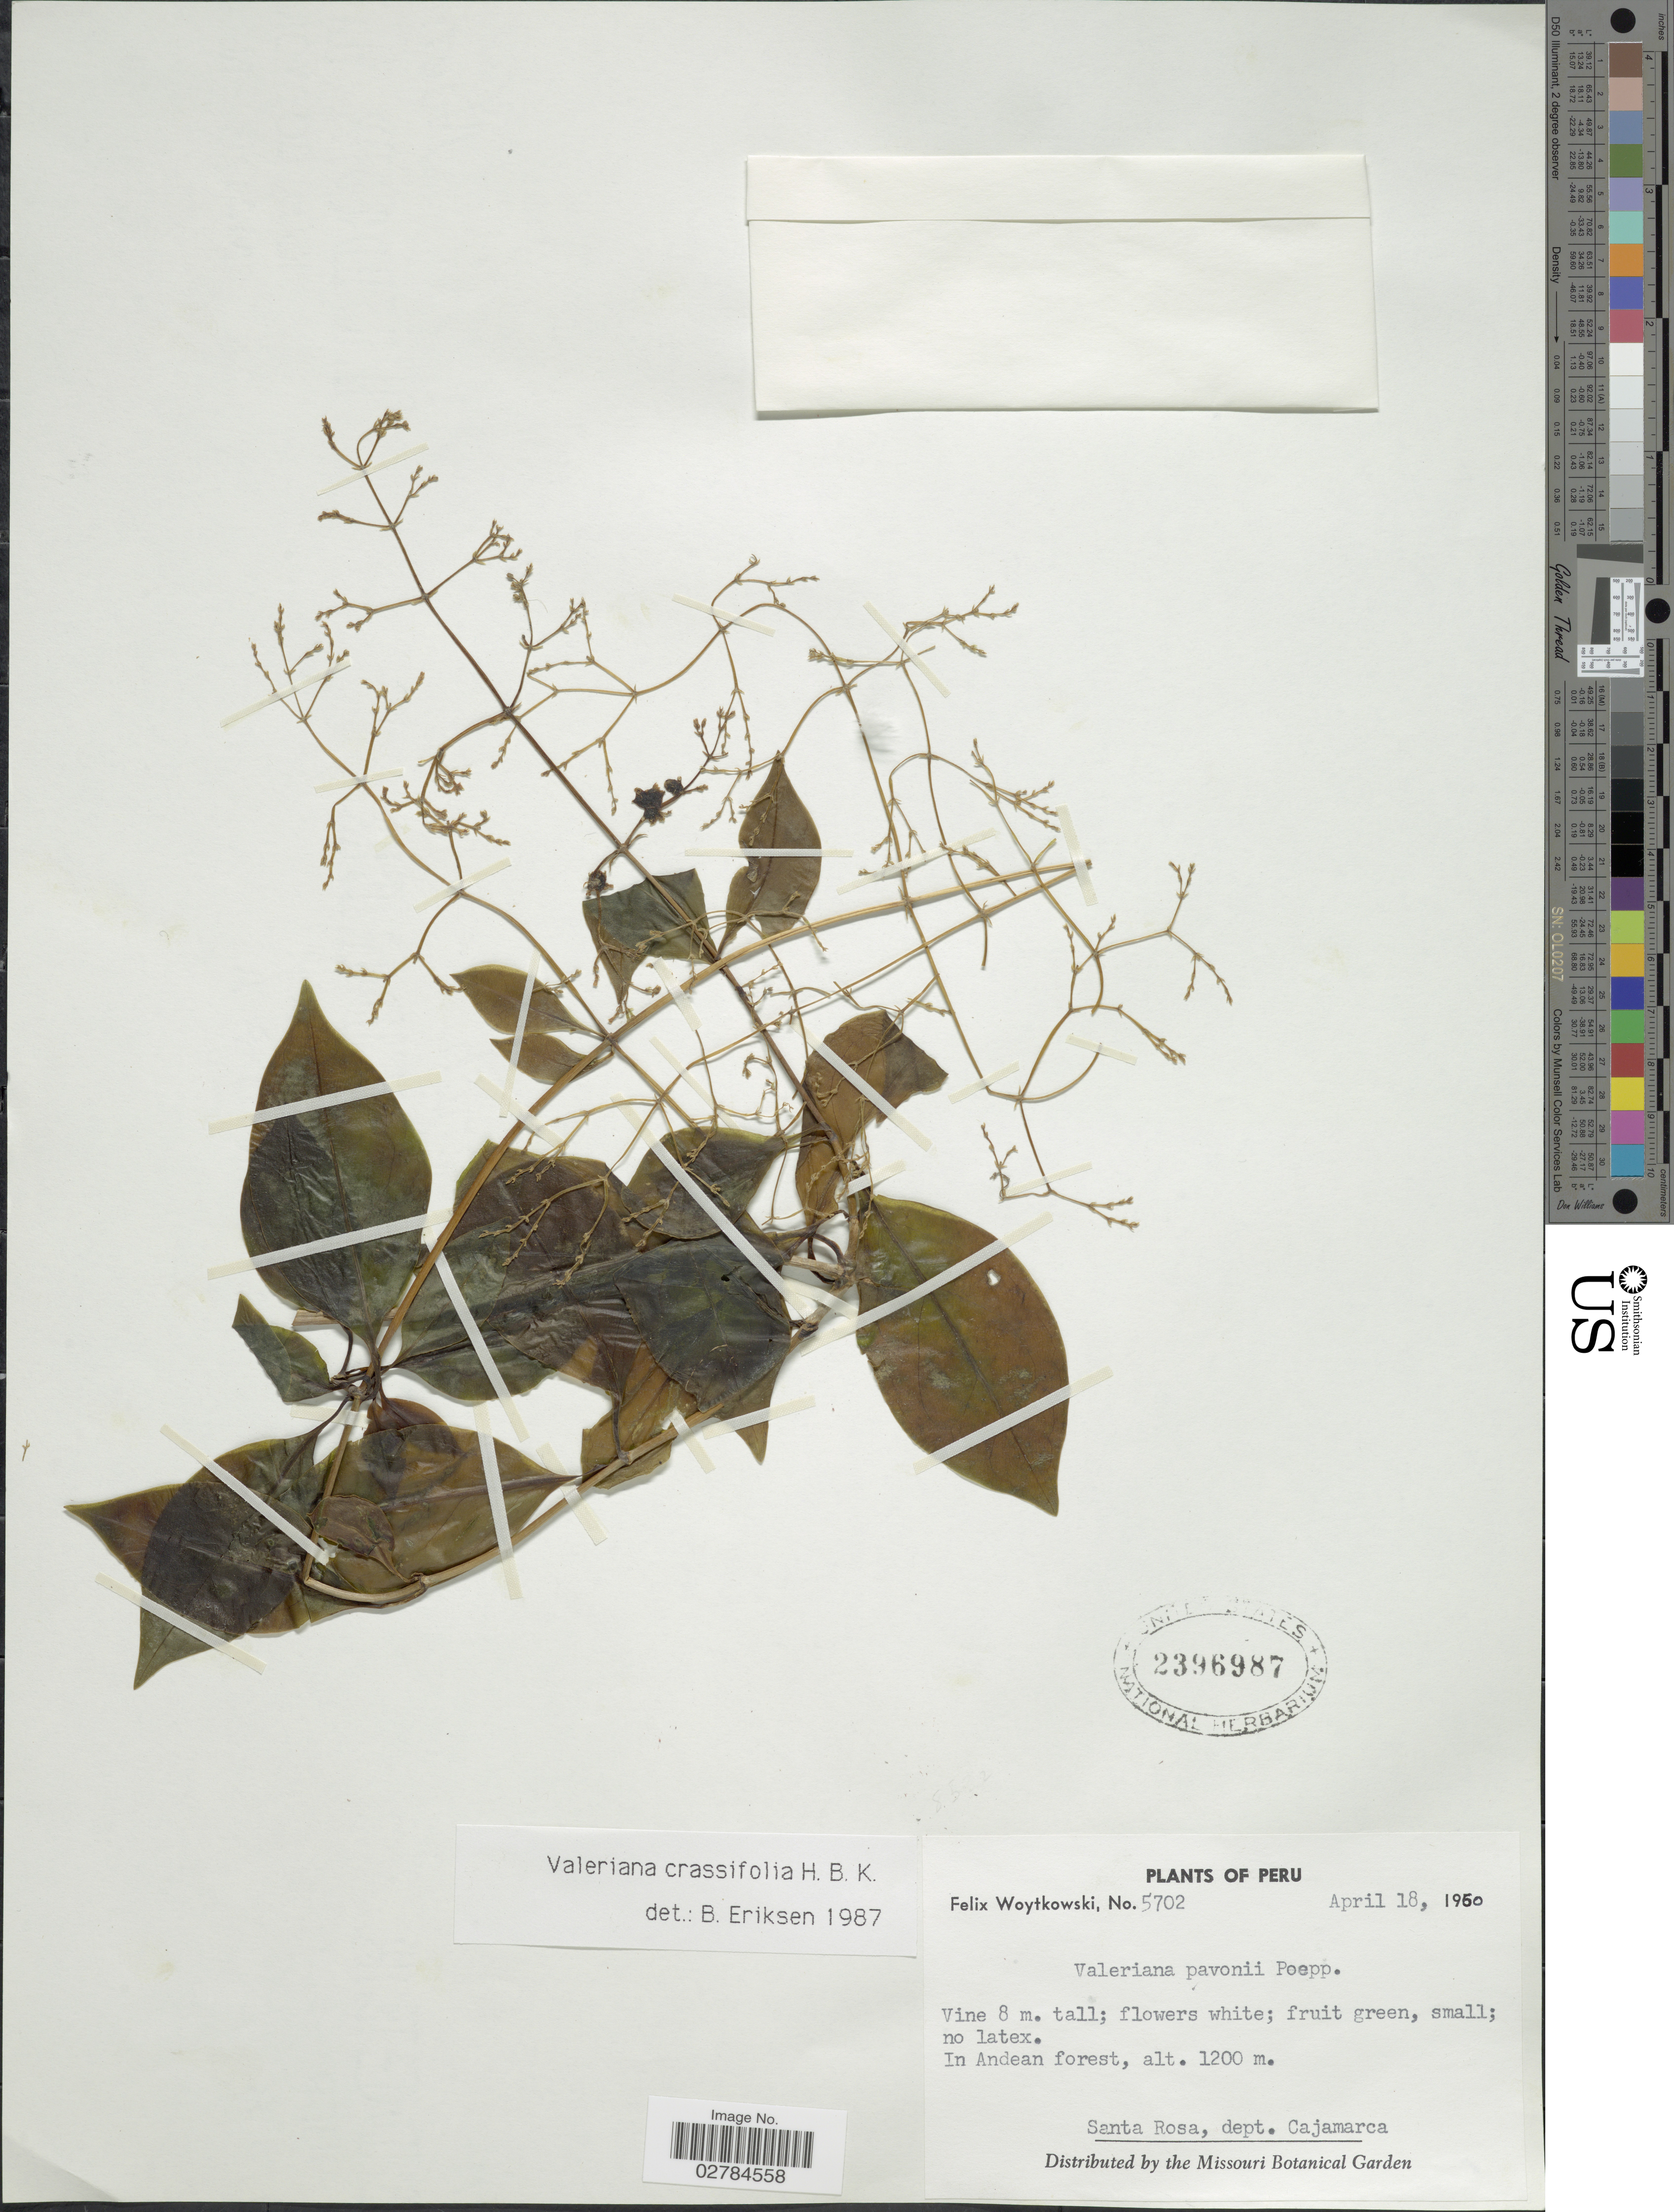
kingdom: Plantae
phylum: Tracheophyta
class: Magnoliopsida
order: Dipsacales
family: Caprifoliaceae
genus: Valeriana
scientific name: Valeriana crassifolia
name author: Kunth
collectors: F. Woytkowski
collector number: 5702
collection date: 1960-04-18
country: Peru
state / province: Cajamarca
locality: In Andean forest. Santa Rosa, dept. Cajamarca.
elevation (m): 1200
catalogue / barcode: US 2396987